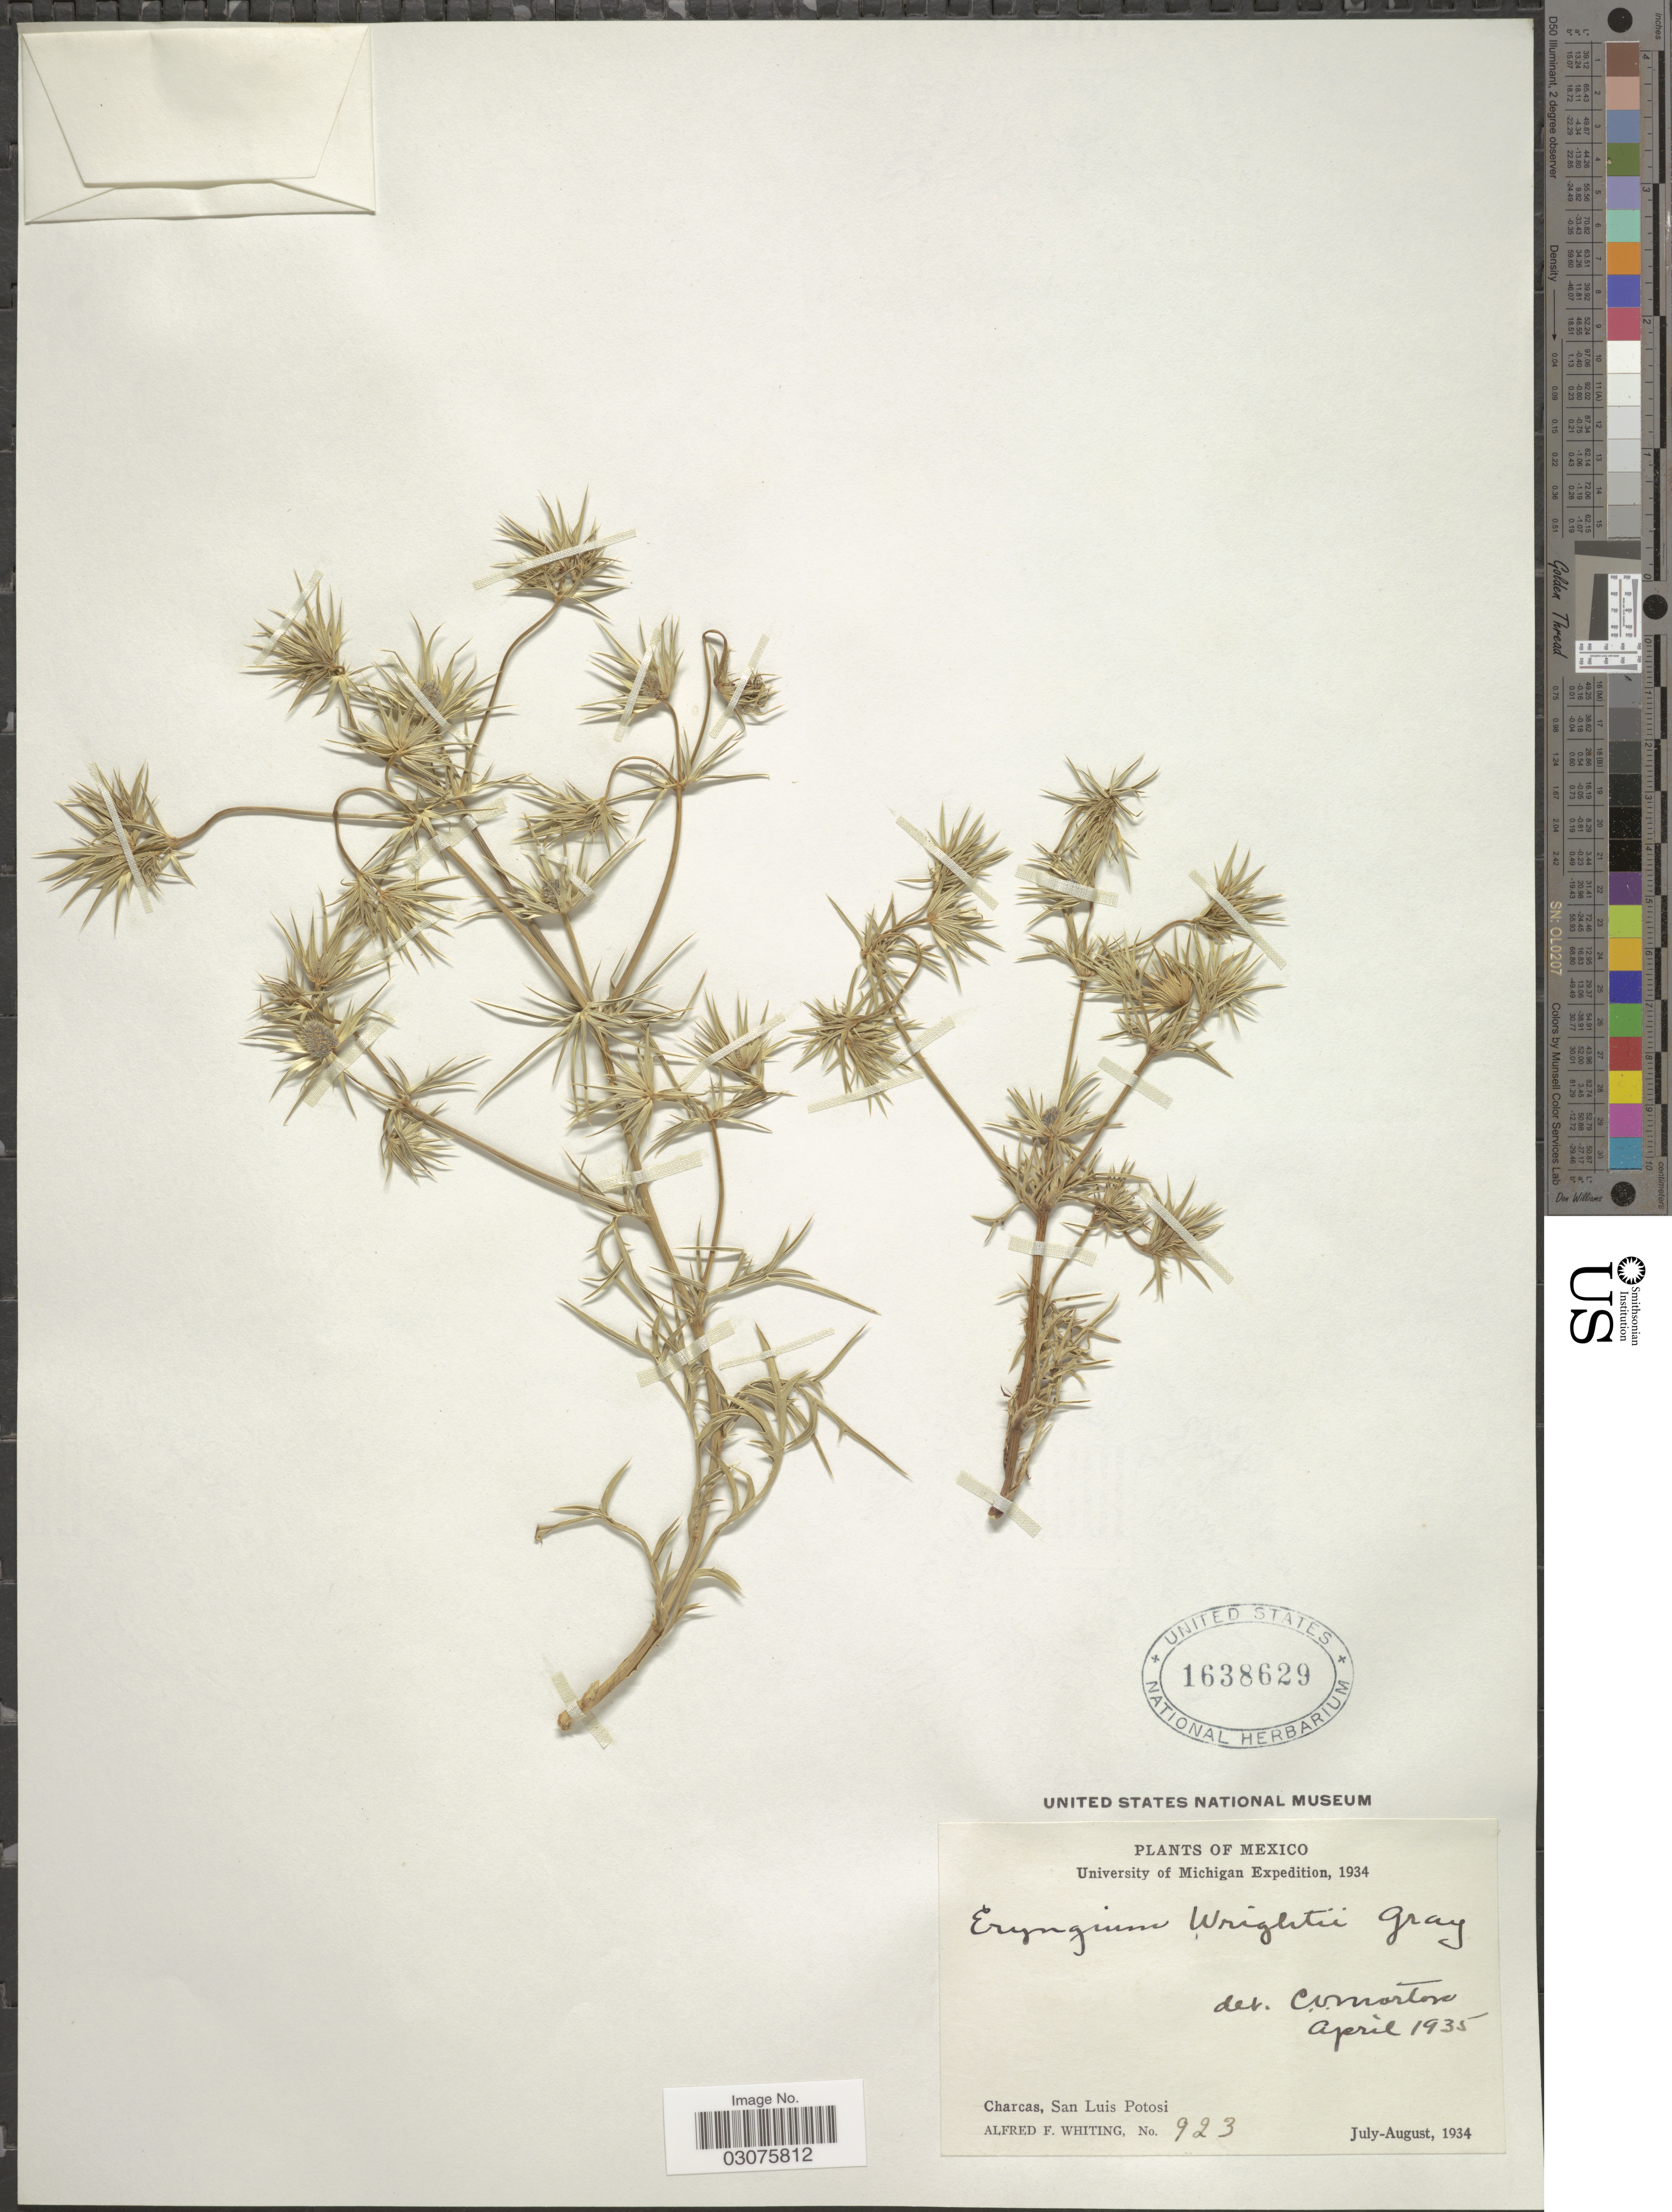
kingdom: Plantae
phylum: Tracheophyta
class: Magnoliopsida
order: Apiales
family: Apiaceae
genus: Eryngium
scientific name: Eryngium heterophyllum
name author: Engelm.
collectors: A. F. Whiting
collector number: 923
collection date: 1934-07/1934-08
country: Mexico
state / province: San Luis Potosí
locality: Charcas, San Luis Potosi.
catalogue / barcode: US 1638629